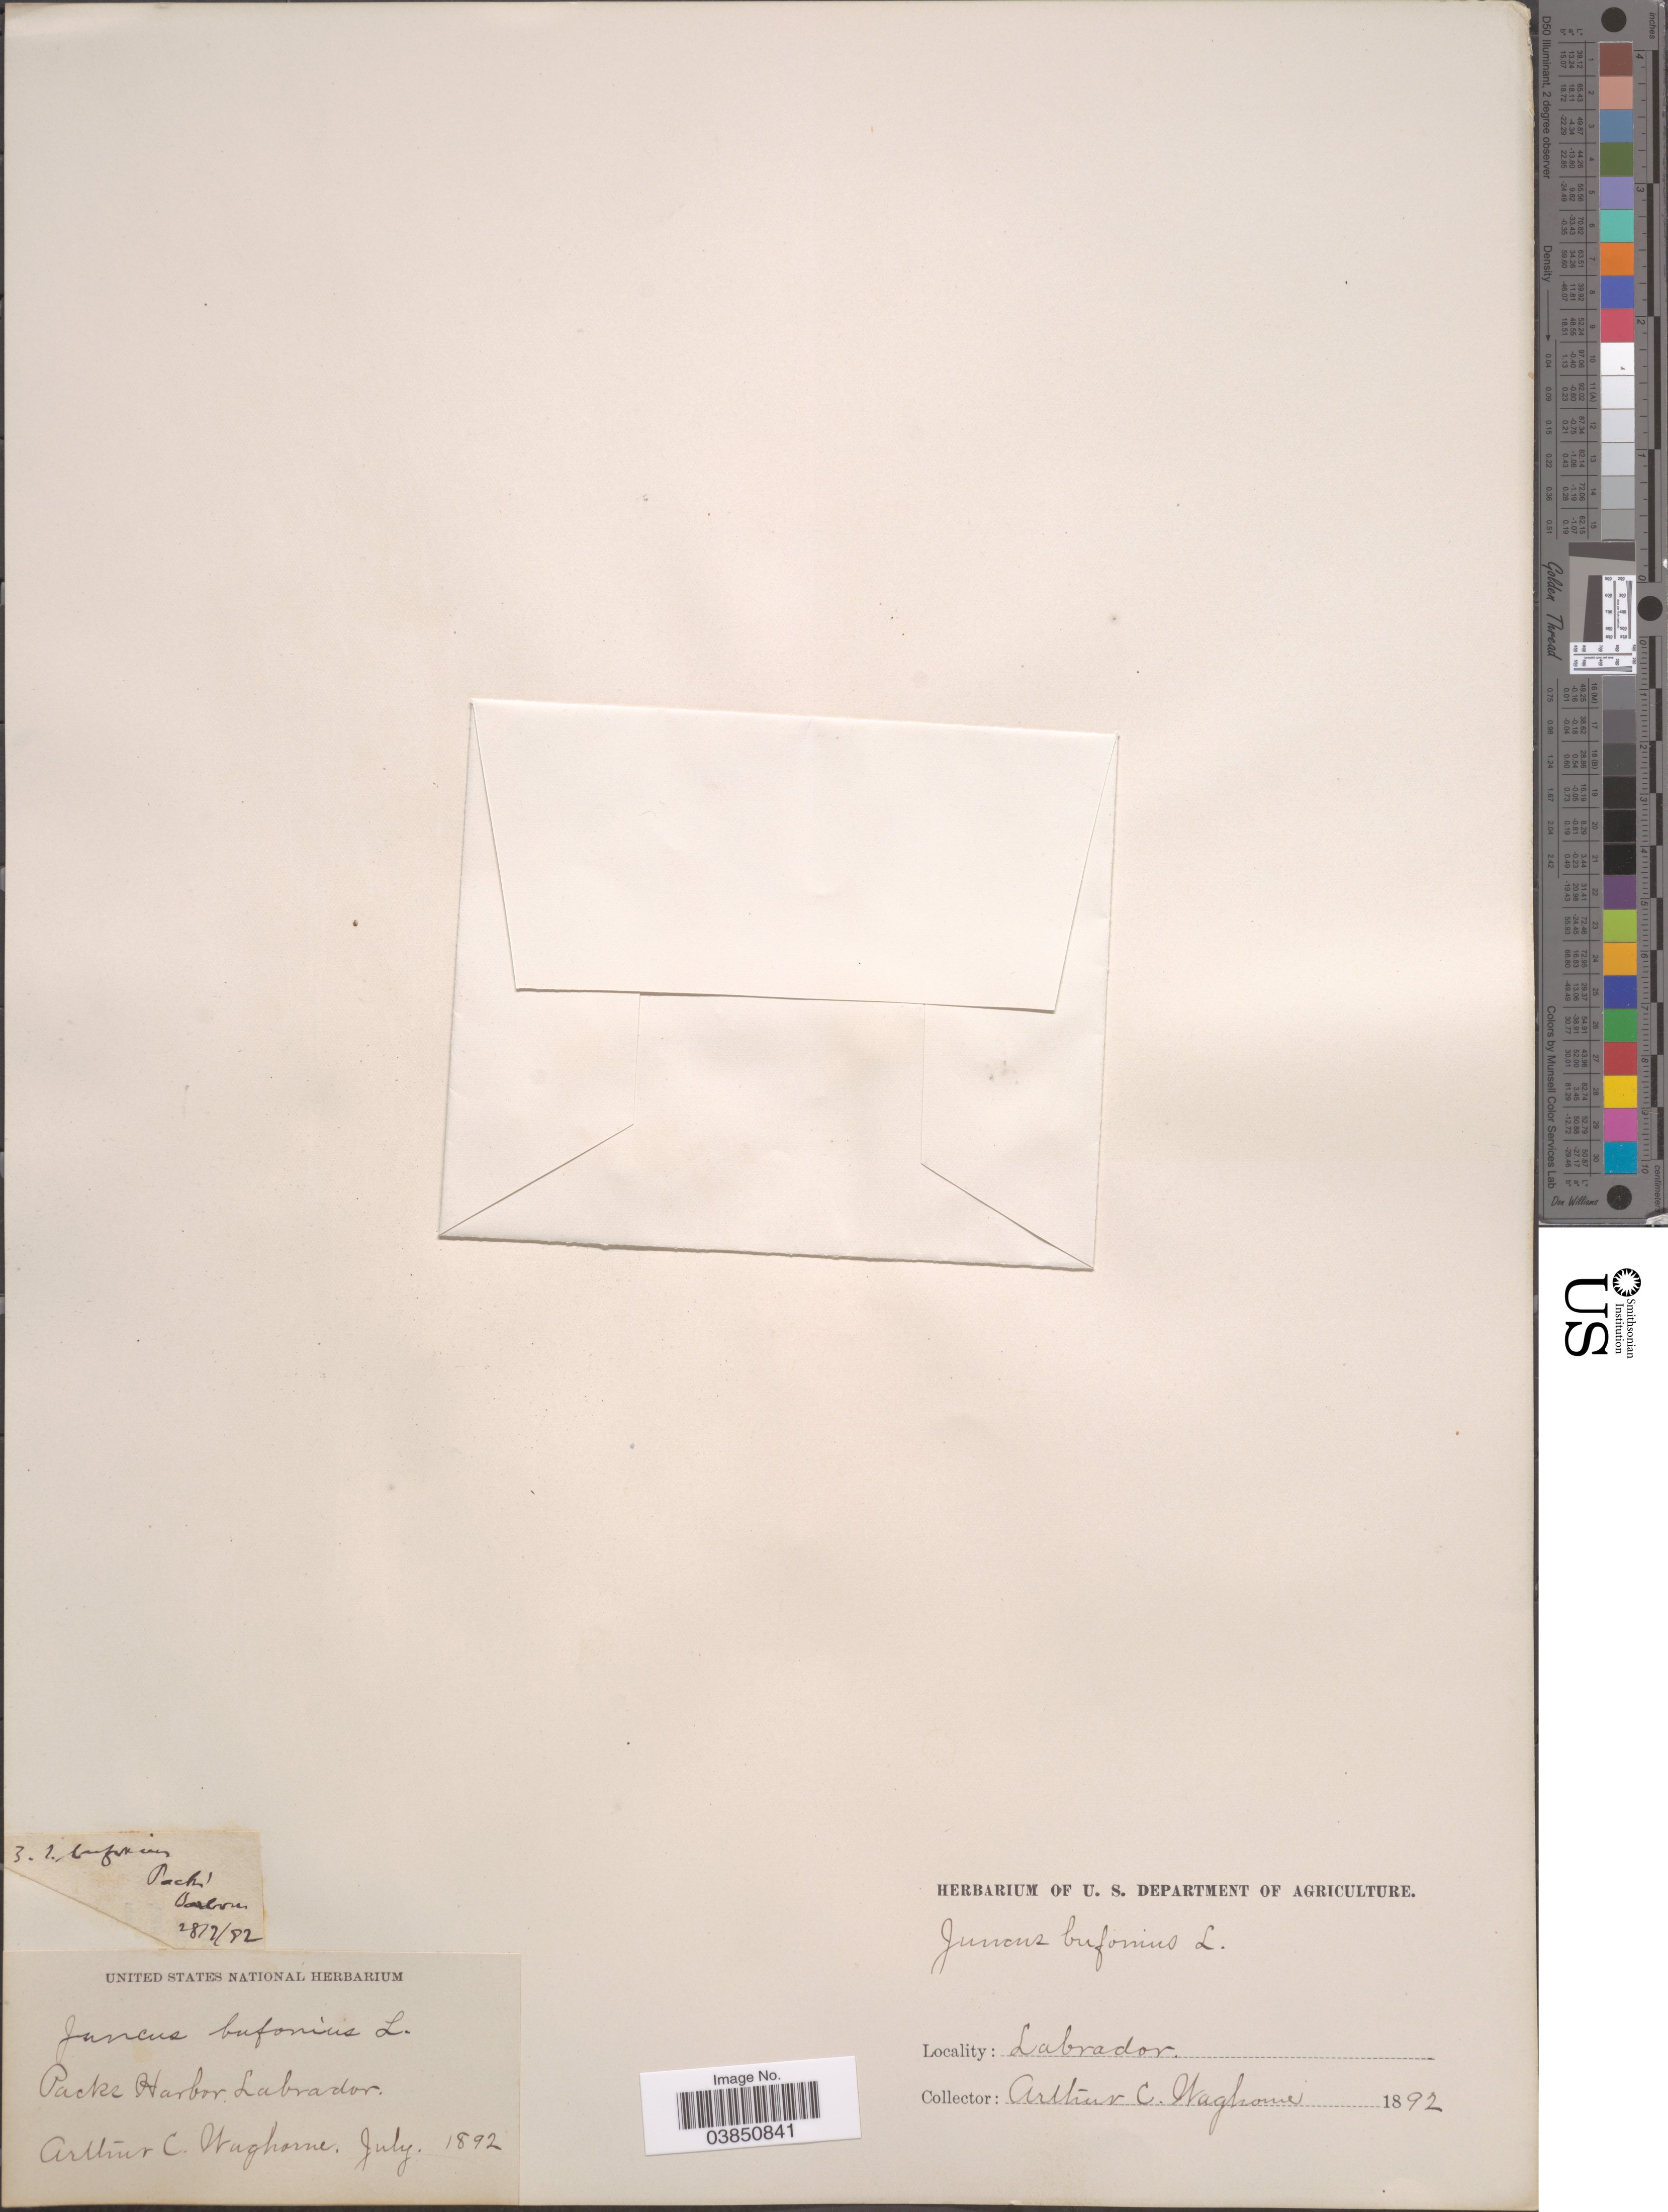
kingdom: Plantae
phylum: Tracheophyta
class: Liliopsida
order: Poales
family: Juncaceae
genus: Juncus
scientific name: Juncus bufonius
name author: L.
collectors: A. Waghorne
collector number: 3.2*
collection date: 1892-07-28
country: Canada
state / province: Newfoundland and Labrador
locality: Packs Harbor. Labrador.